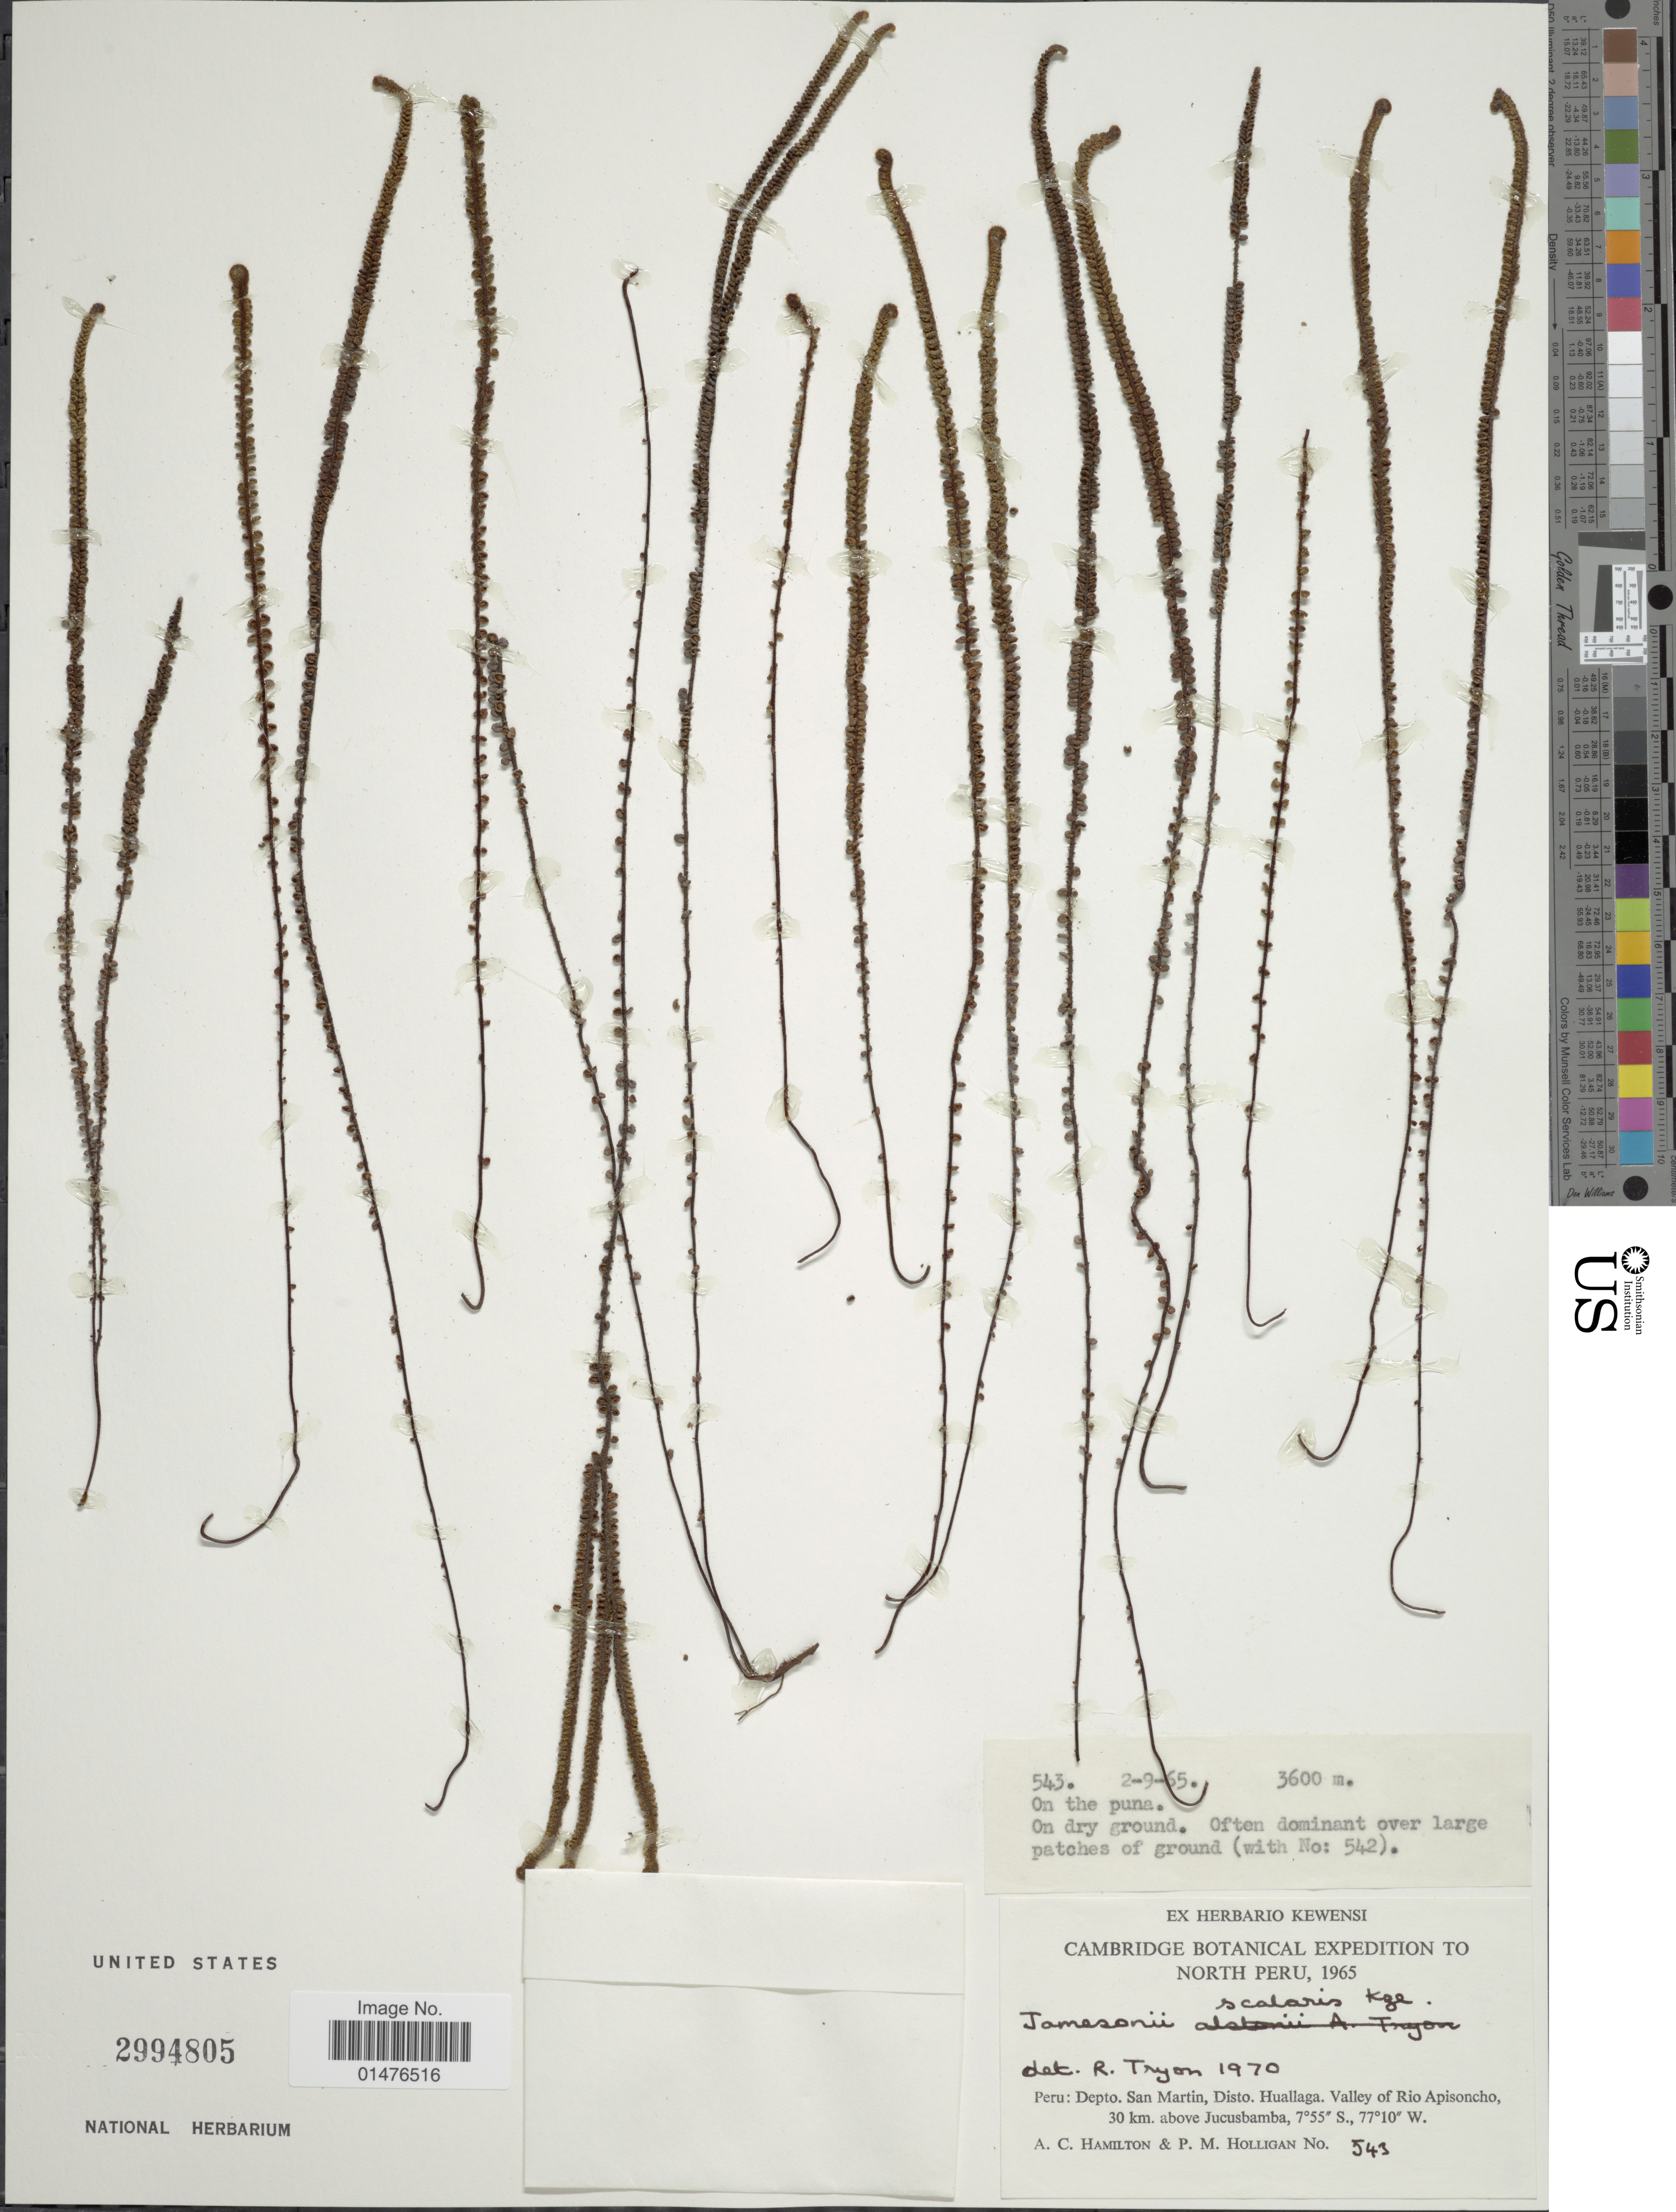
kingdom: Plantae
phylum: Tracheophyta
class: Polypodiopsida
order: Polypodiales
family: Pteridaceae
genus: Jamesonia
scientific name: Jamesonia scalaris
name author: Kunze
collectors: A. Hamilton & P. Holligan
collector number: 543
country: Peru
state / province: San Martín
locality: Disto. Huallaga, Valley of Rio Apisoncho, 30 km. above Jucusbamba, North Peru.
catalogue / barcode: US 2994805